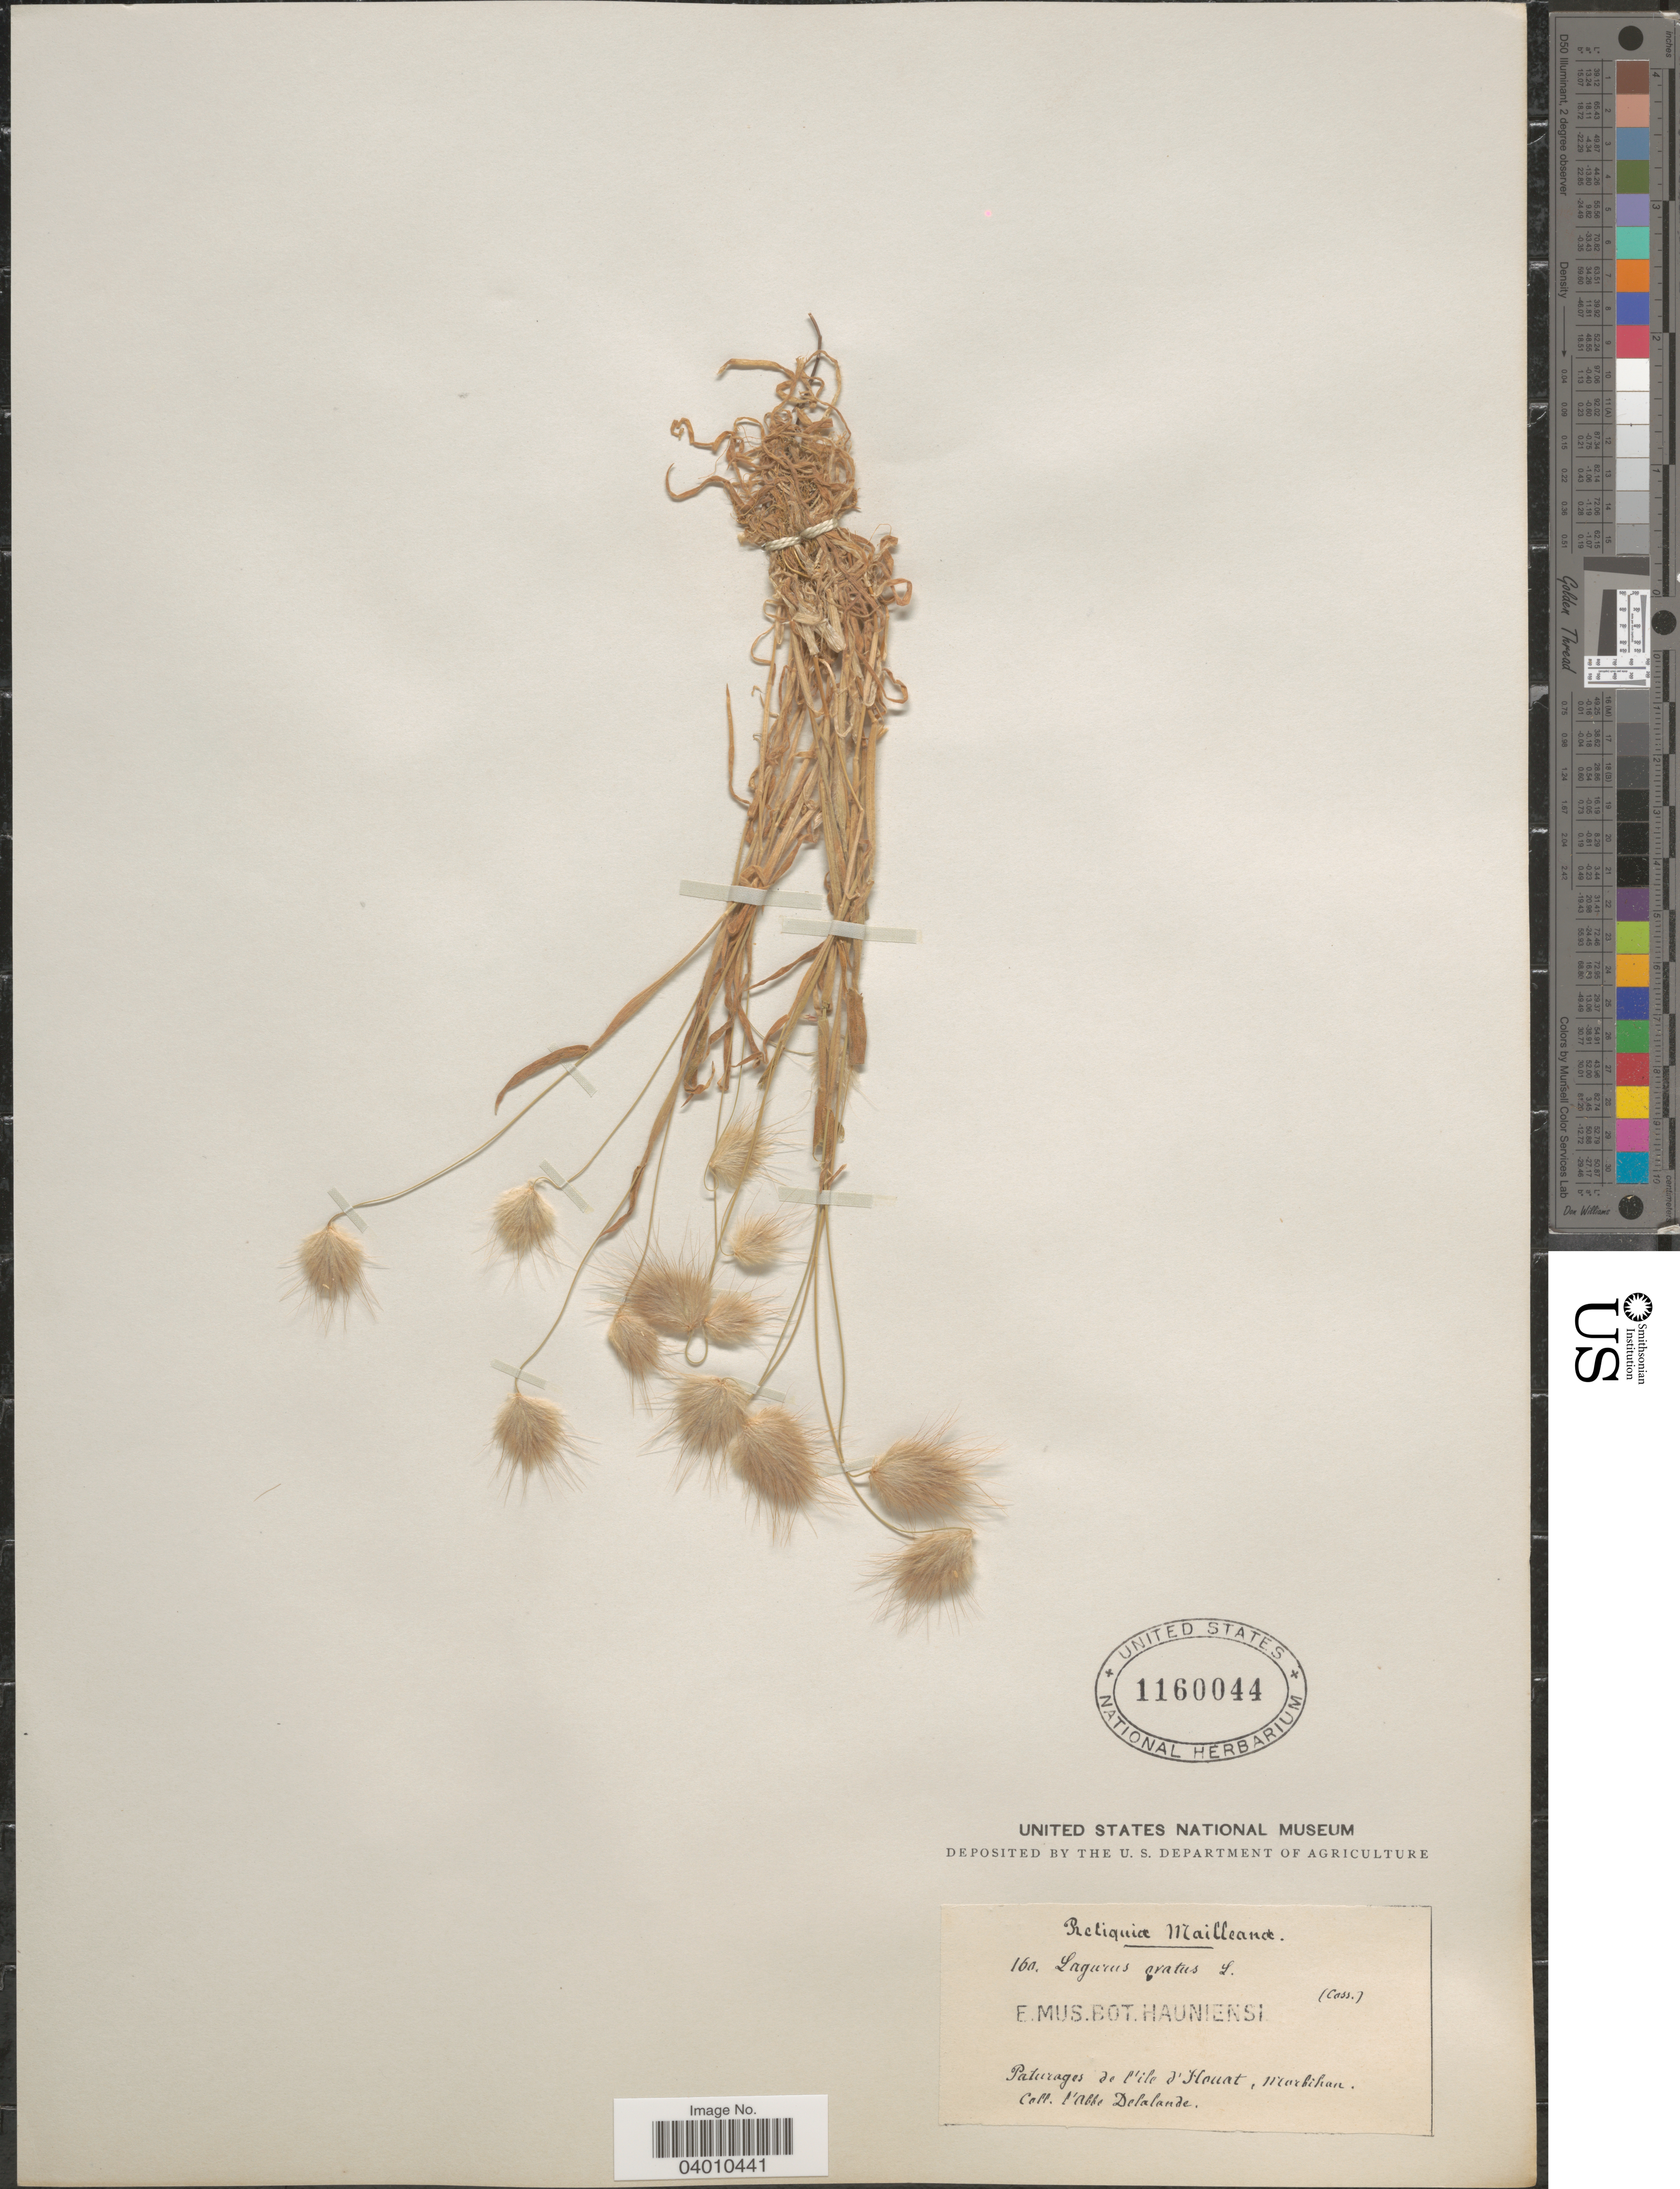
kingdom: Plantae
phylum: Tracheophyta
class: Liliopsida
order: Poales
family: Poaceae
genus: Lagurus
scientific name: Lagurus ovatus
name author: L.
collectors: A. Delalande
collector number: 160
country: France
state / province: Bretagne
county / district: Morbihan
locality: Paturages de l'ile d'Houat, Morbihan.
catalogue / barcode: US 1160044